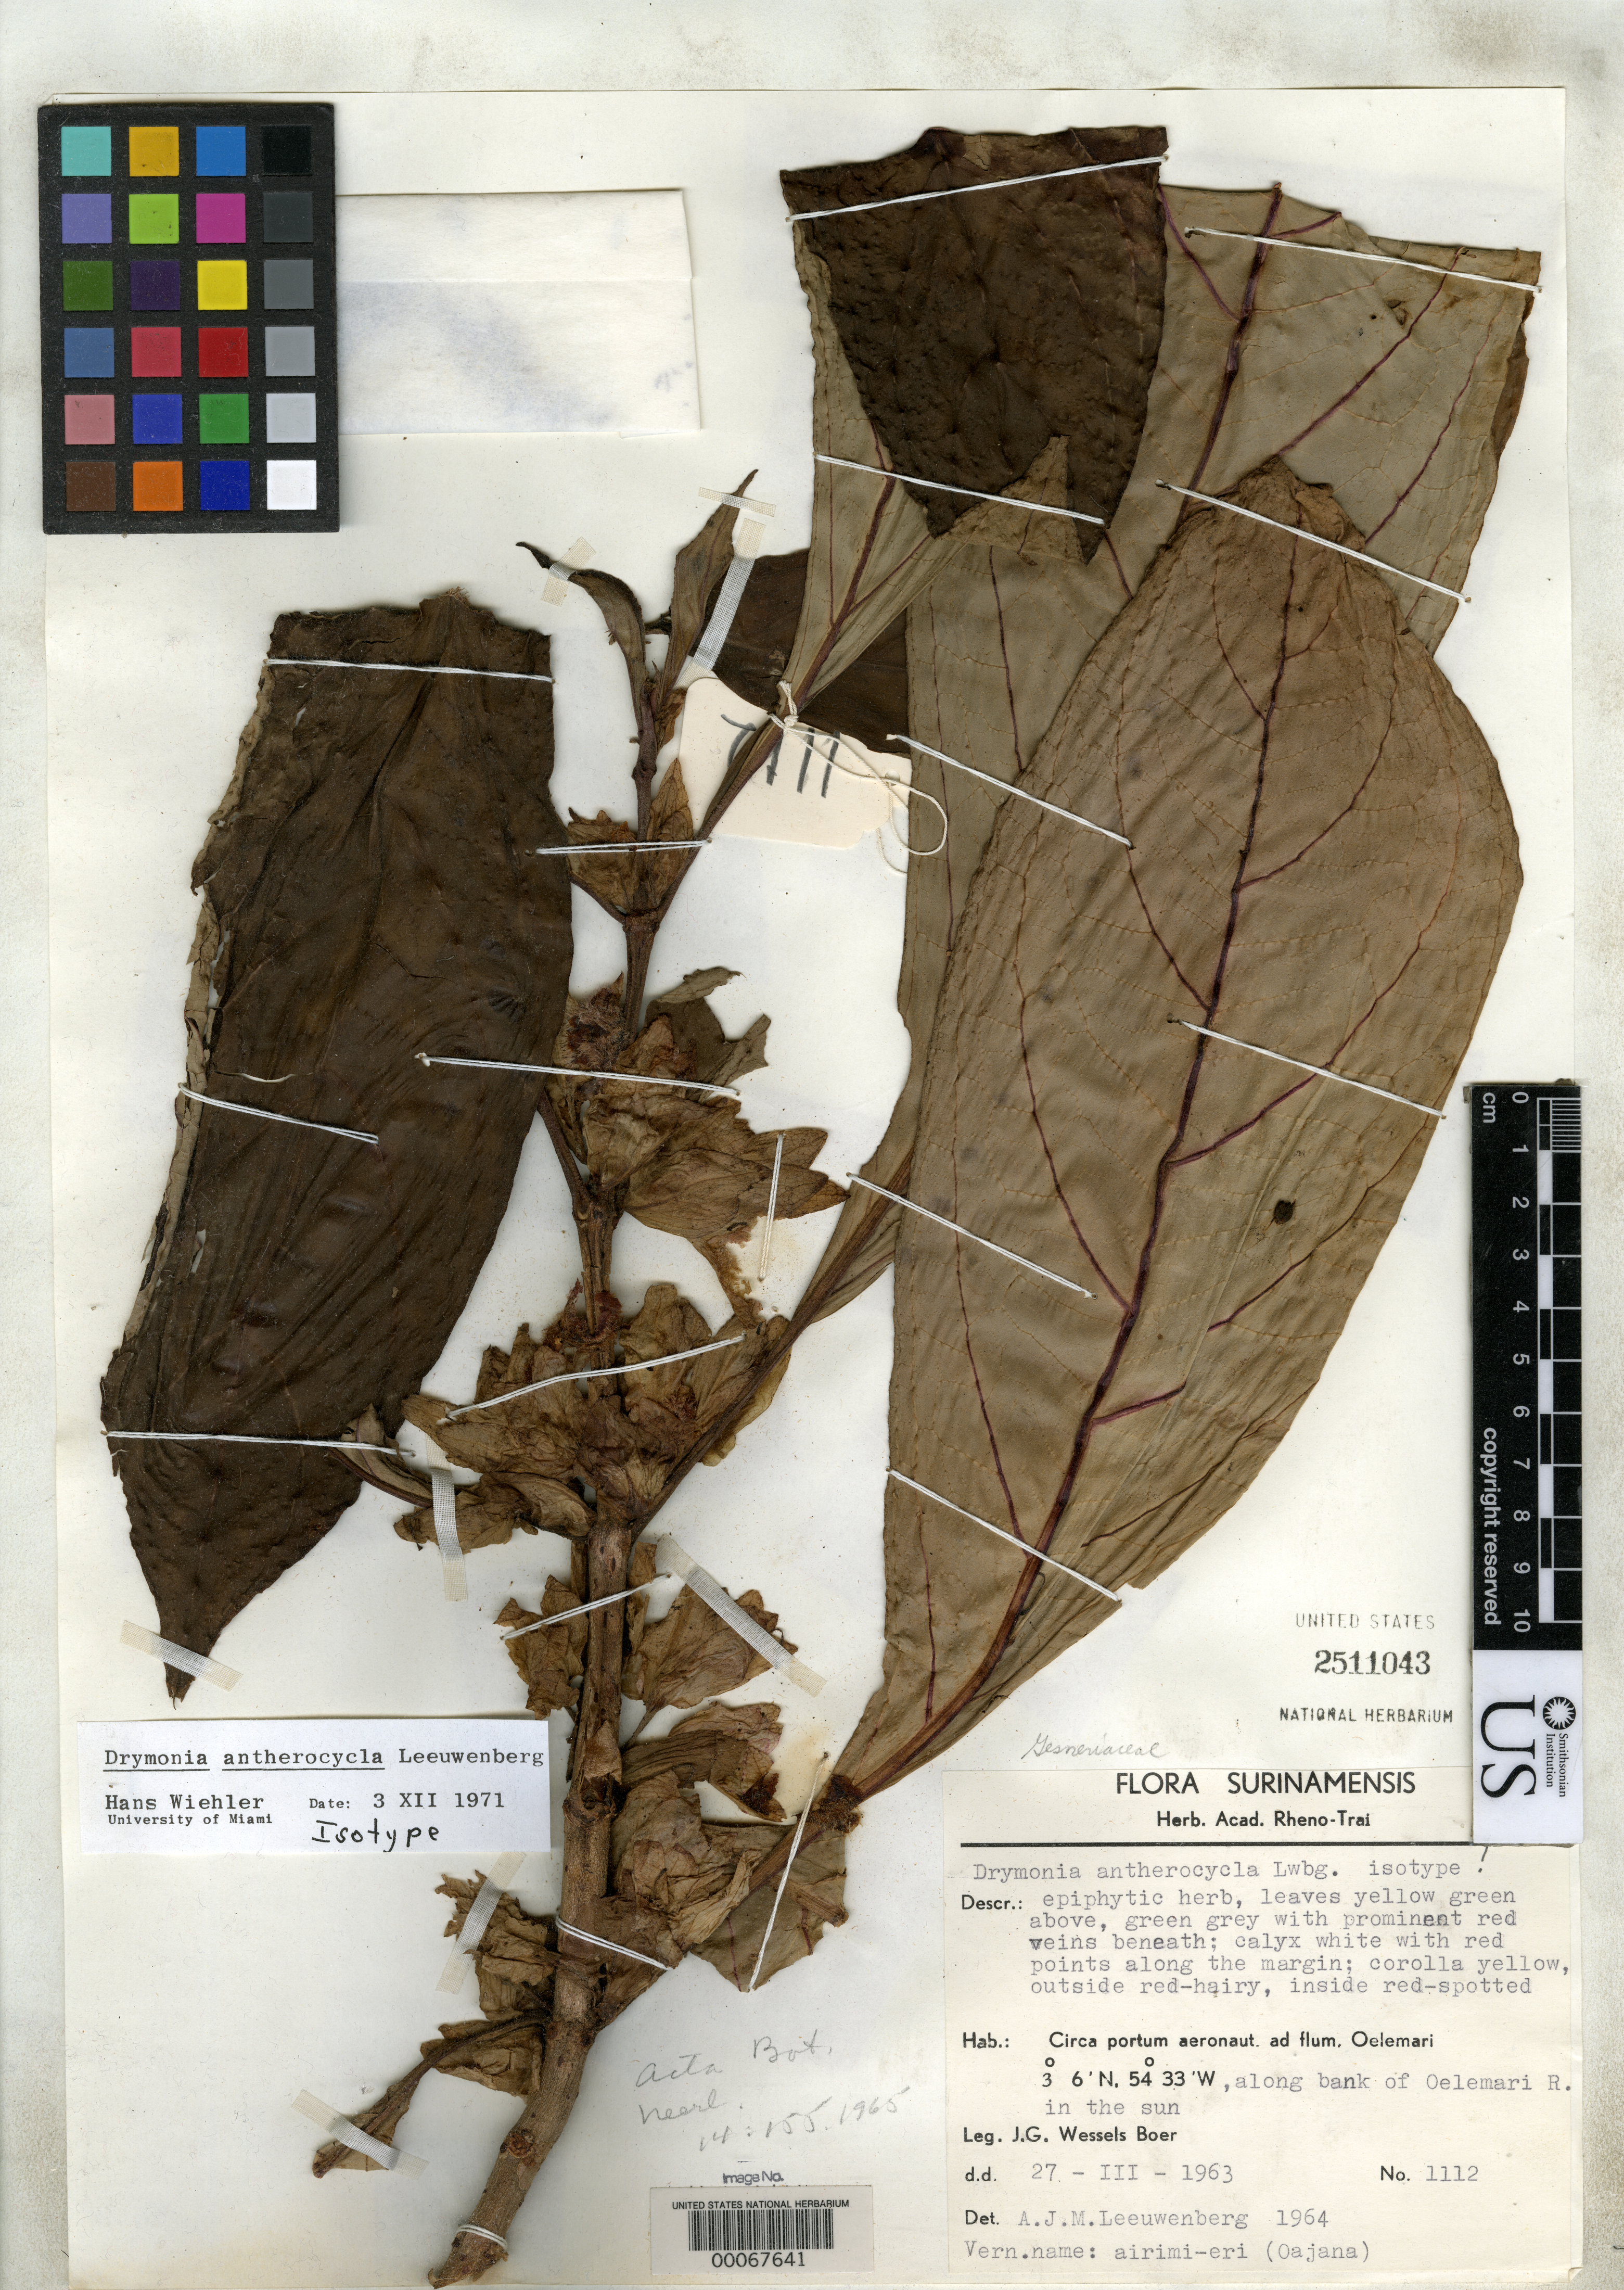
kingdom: Plantae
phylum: Tracheophyta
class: Magnoliopsida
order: Lamiales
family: Gesneriaceae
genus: Drymonia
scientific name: Drymonia antherocycla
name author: Leeuwenb.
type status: Isotype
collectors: J. G. Wessels Boer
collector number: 1112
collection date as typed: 27 Mar 1963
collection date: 1963-03-27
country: Suriname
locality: Oelemari River.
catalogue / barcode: US 2511043